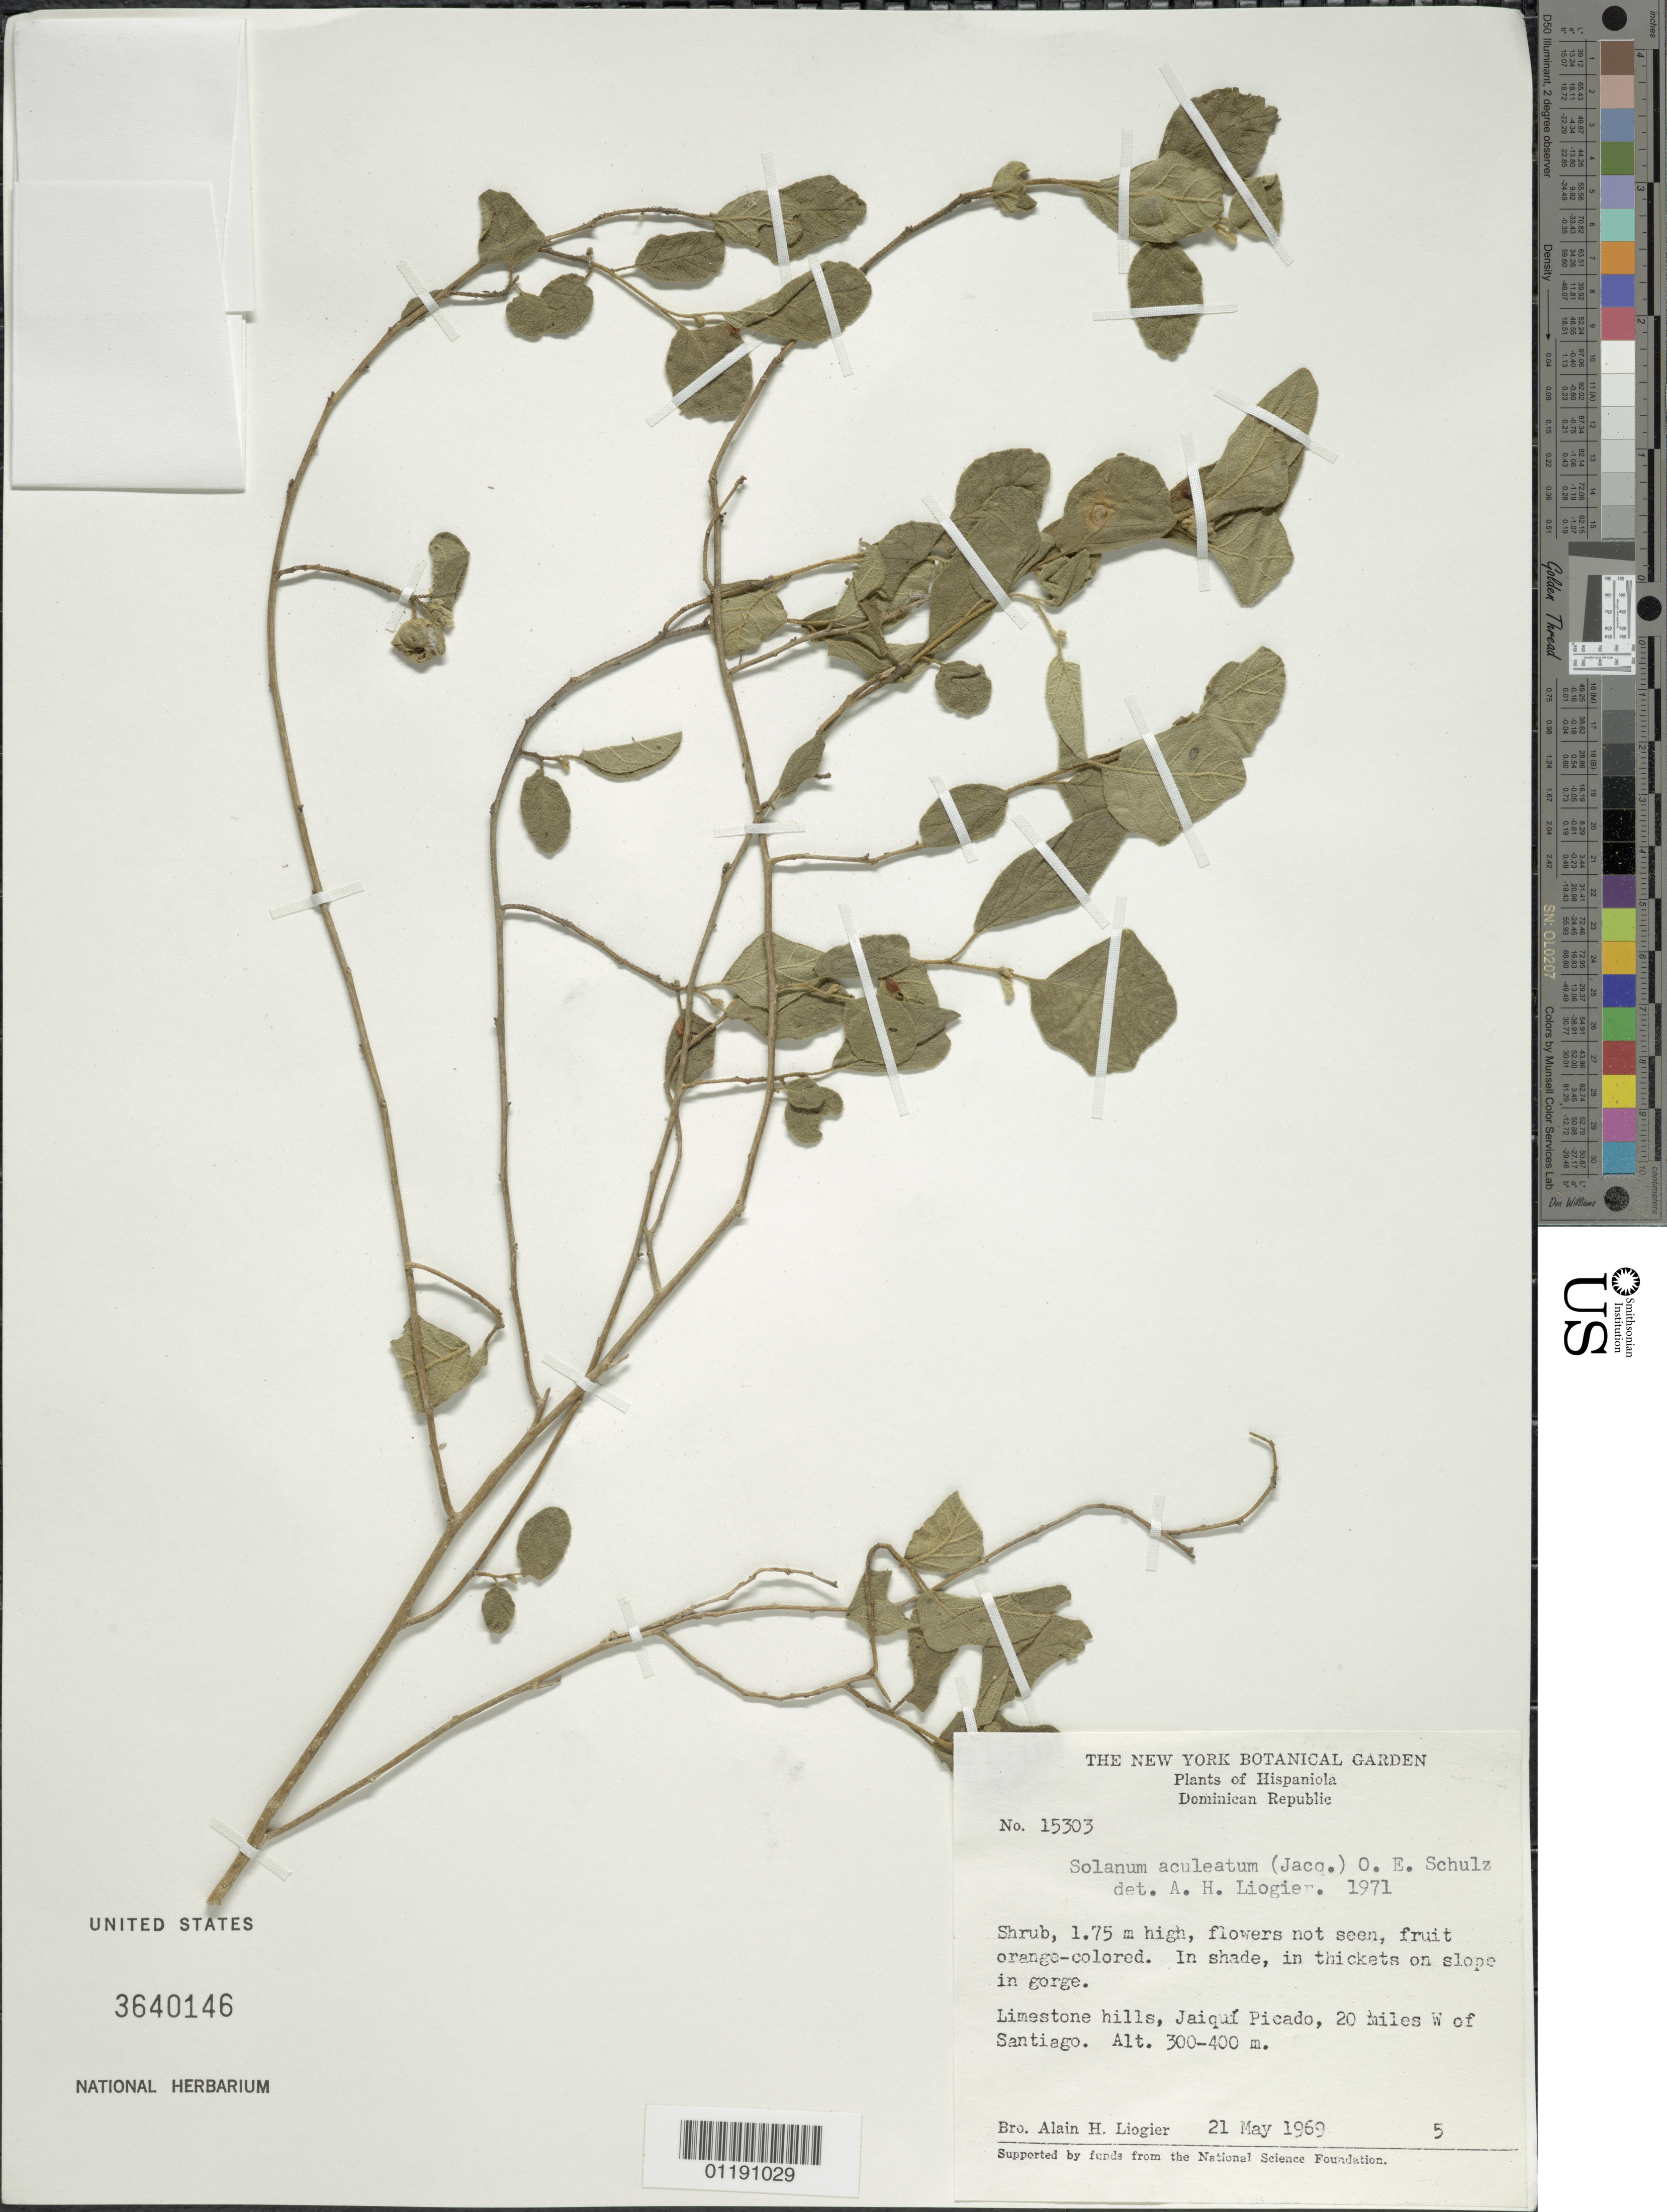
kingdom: Plantae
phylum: Tracheophyta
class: Magnoliopsida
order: Solanales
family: Solanaceae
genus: Solanum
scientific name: Solanum aculeatum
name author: (Jacq.) O.E. Schulz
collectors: A. H. Liogier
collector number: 15303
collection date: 1969-05-21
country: Dominican Republic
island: Hispaniola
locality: Limestone hills, Jaiquí Picado, 20 miles W of Santiago.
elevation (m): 300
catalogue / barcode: US 3640146